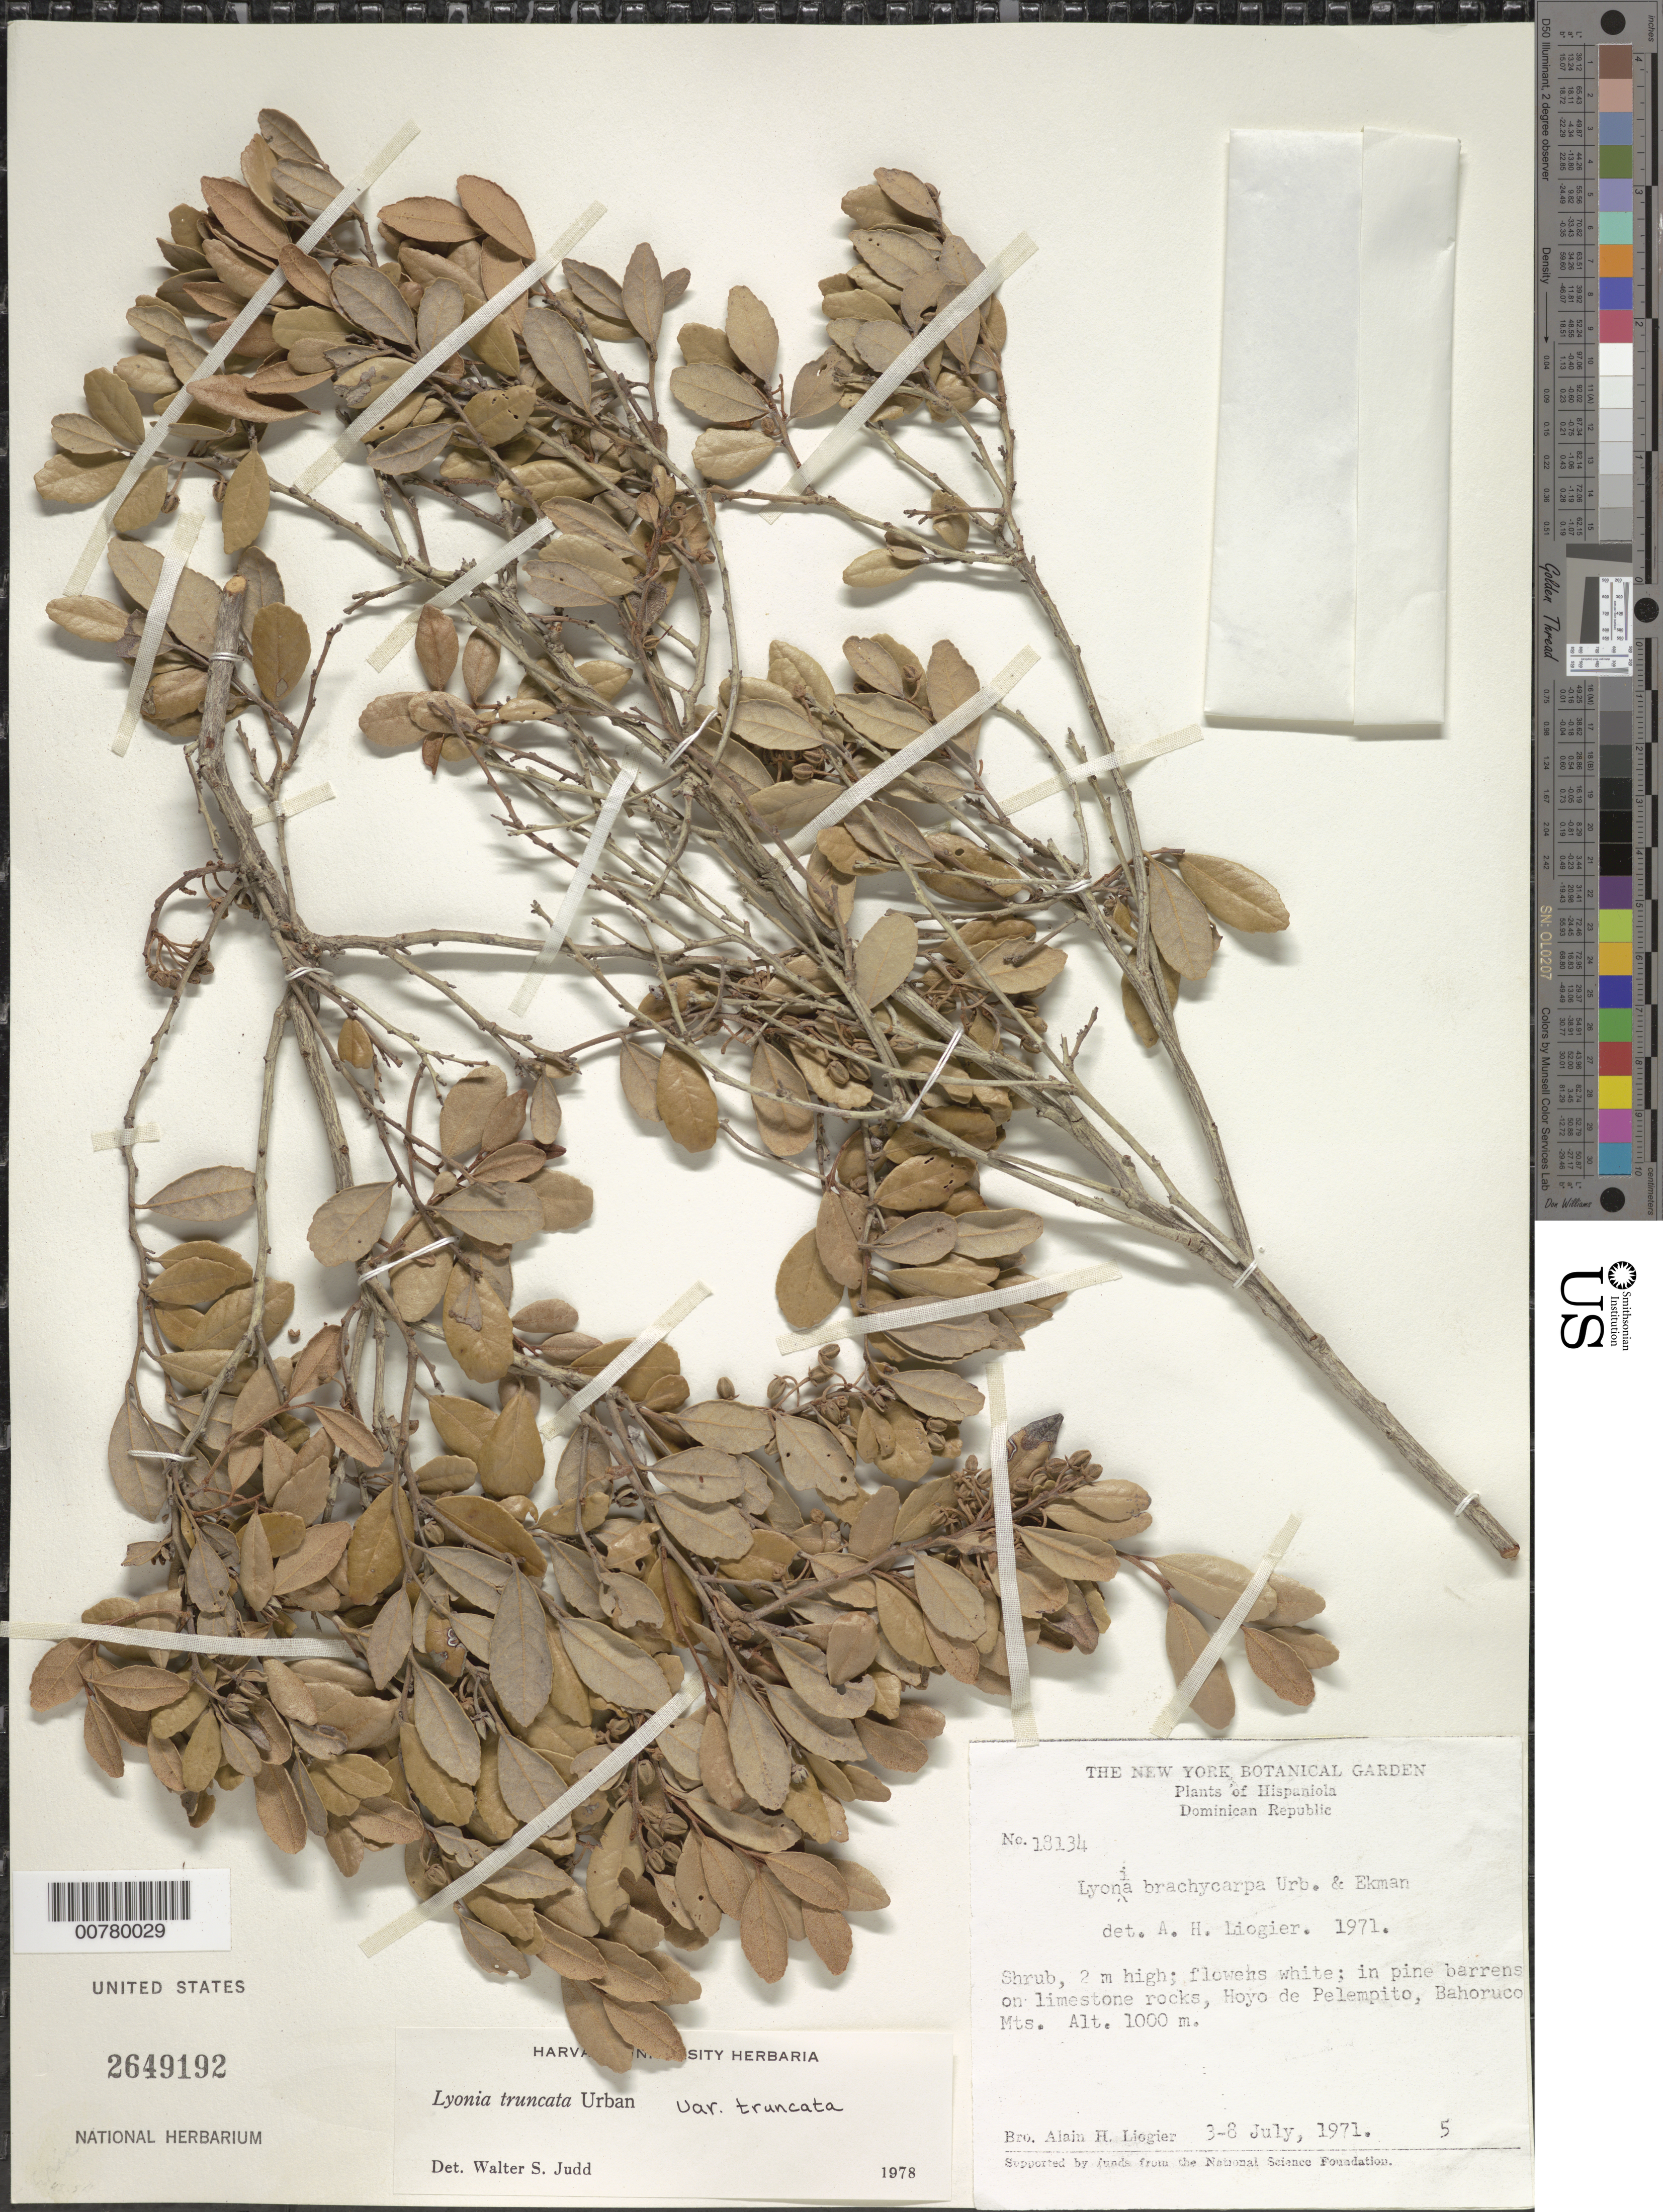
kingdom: Plantae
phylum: Tracheophyta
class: Magnoliopsida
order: Ericales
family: Ericaceae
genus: Lyonia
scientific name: Lyonia truncata var. truncata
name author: Urb.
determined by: Judd, Walter S.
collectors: A. H. Liogier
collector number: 18134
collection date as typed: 03 Jul 1971 to 08 Jul 1971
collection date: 1971-07-03/1971-07-08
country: Dominican Republic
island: Hispaniola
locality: Hoyo de Pelempito, Baoruco Mts.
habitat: In Pine barrens on limestone rocks.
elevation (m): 1000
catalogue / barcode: US 2649192